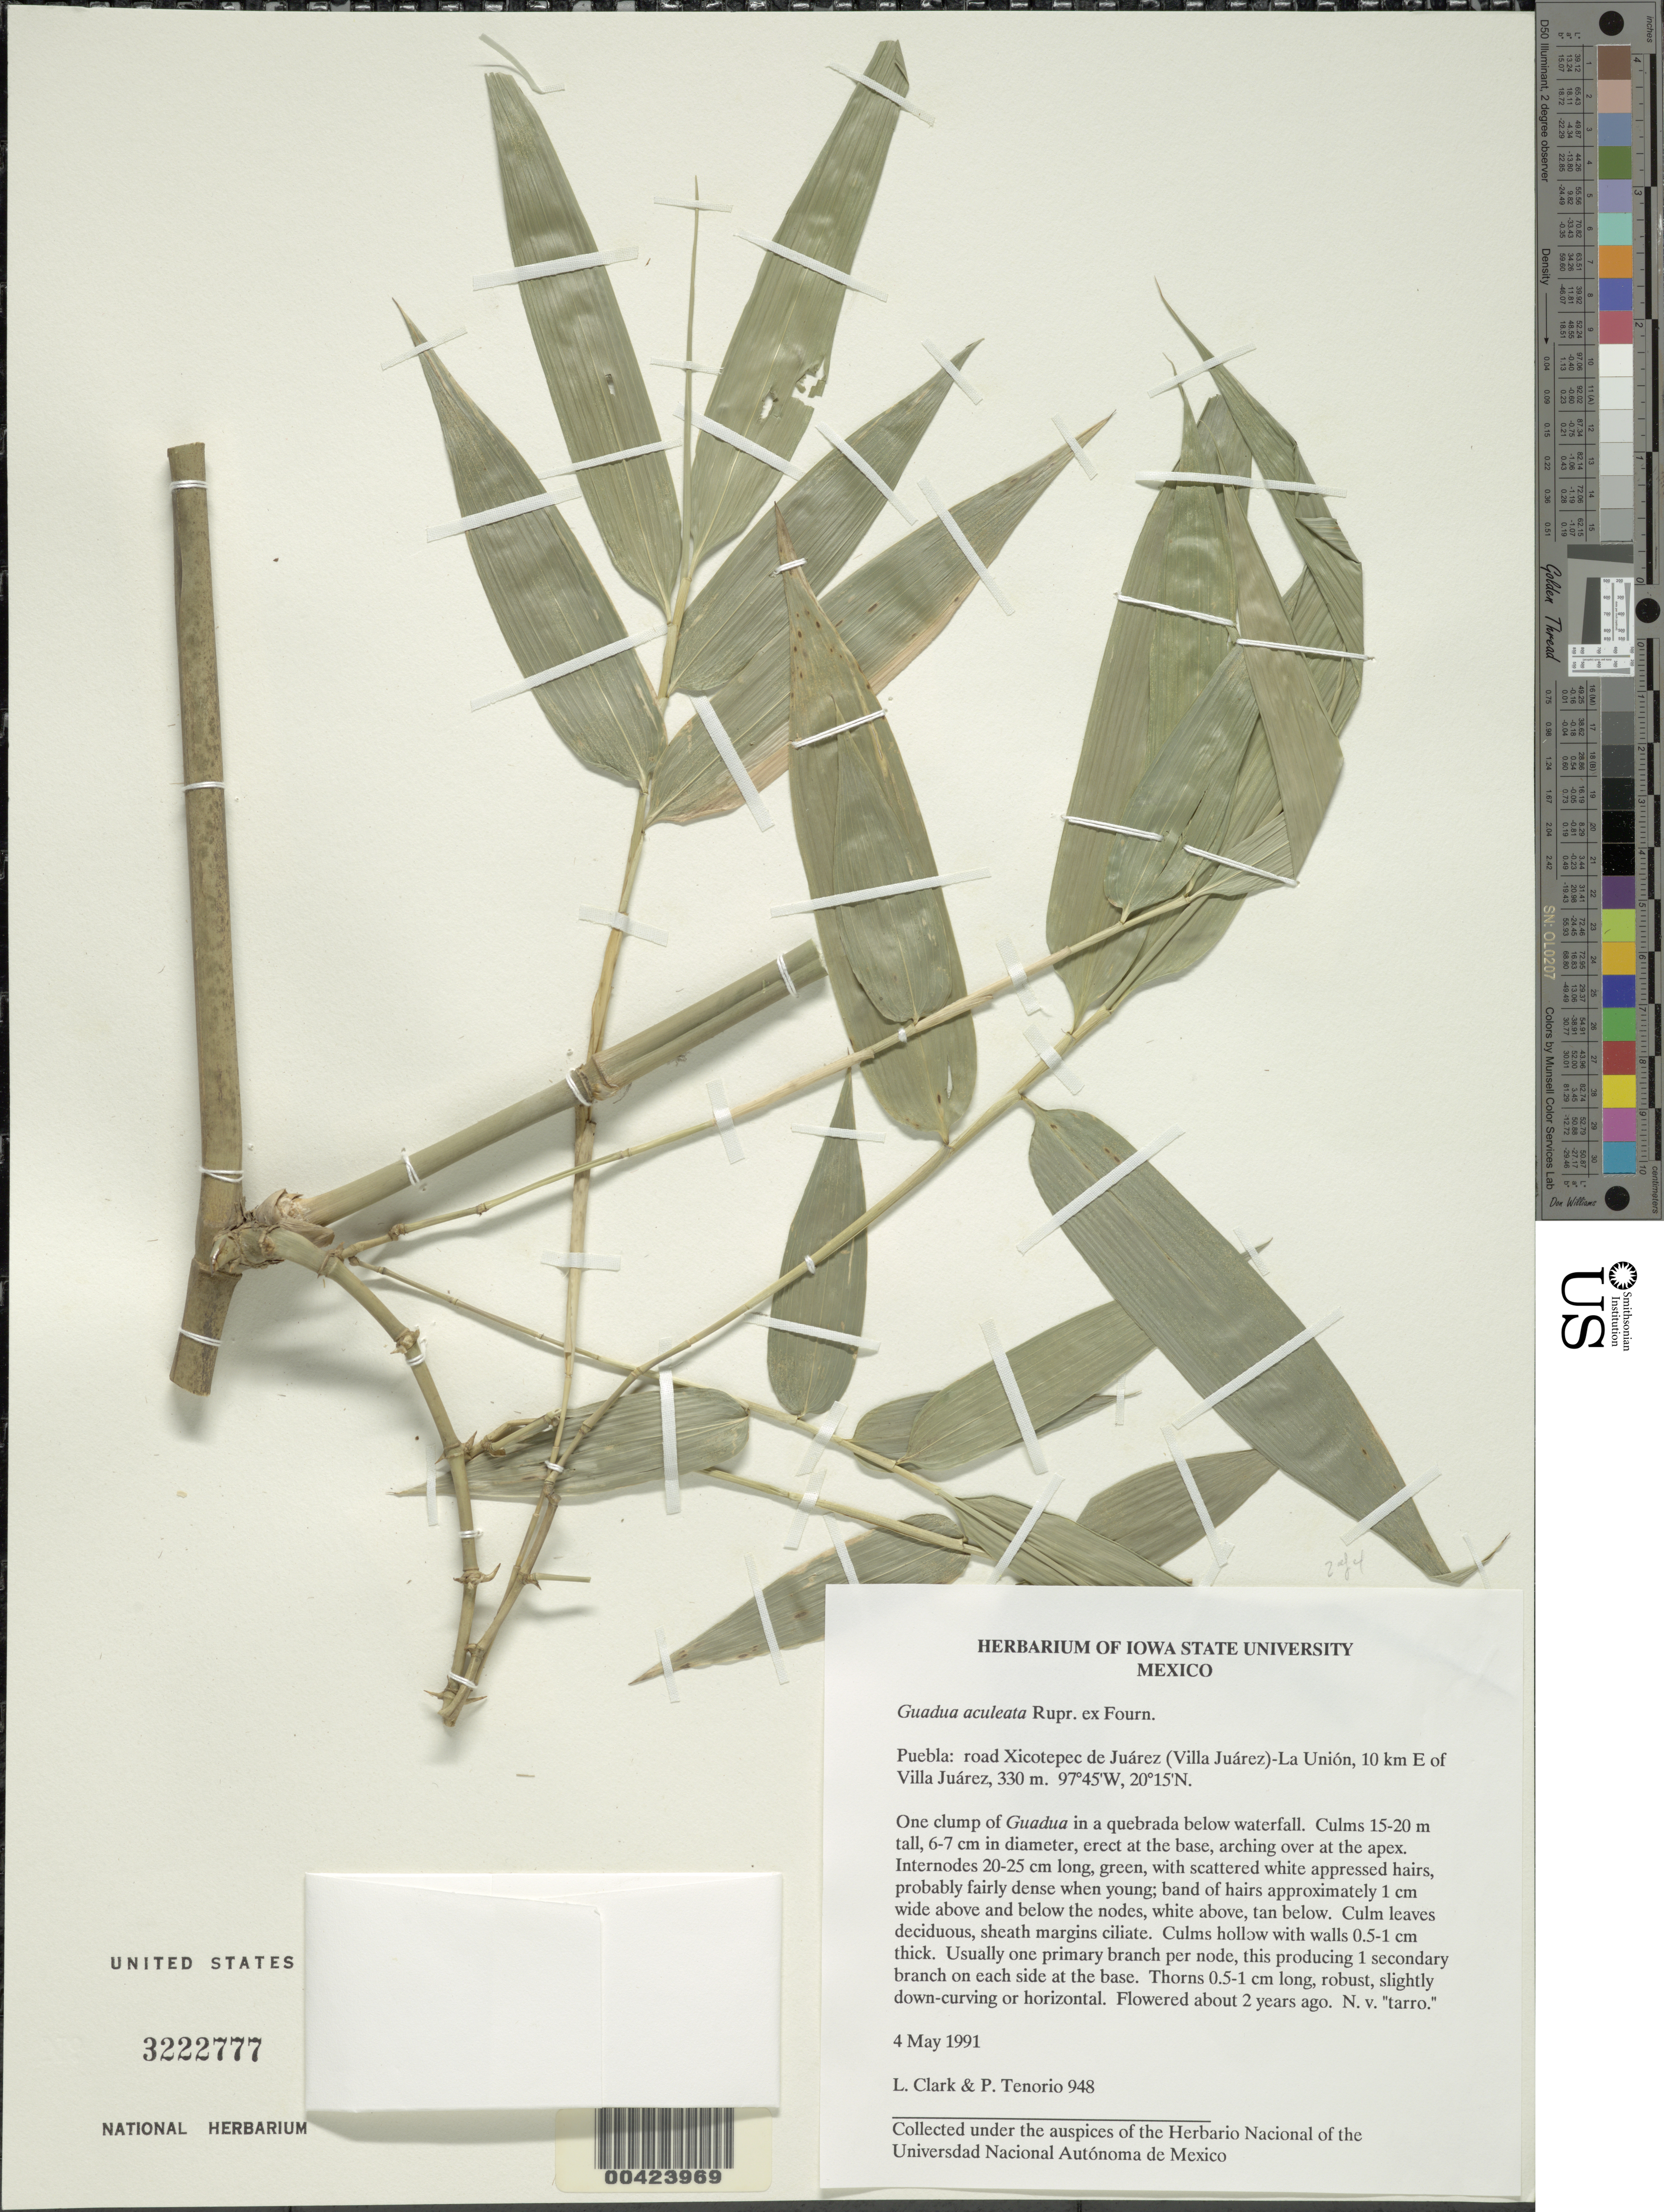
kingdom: Plantae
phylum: Tracheophyta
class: Liliopsida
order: Poales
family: Poaceae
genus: Gigantochloa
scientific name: Gigantochloa levis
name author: (Blanco) Merr.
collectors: L. G. Clark & P. Tenorio L.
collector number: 948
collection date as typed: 04 May 1991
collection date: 1991-05-04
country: Mexico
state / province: Puebla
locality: Villa juarez, 10 km E of; road xicotepec de juarez (villa juarez) - la union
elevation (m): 330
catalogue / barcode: US 3222777